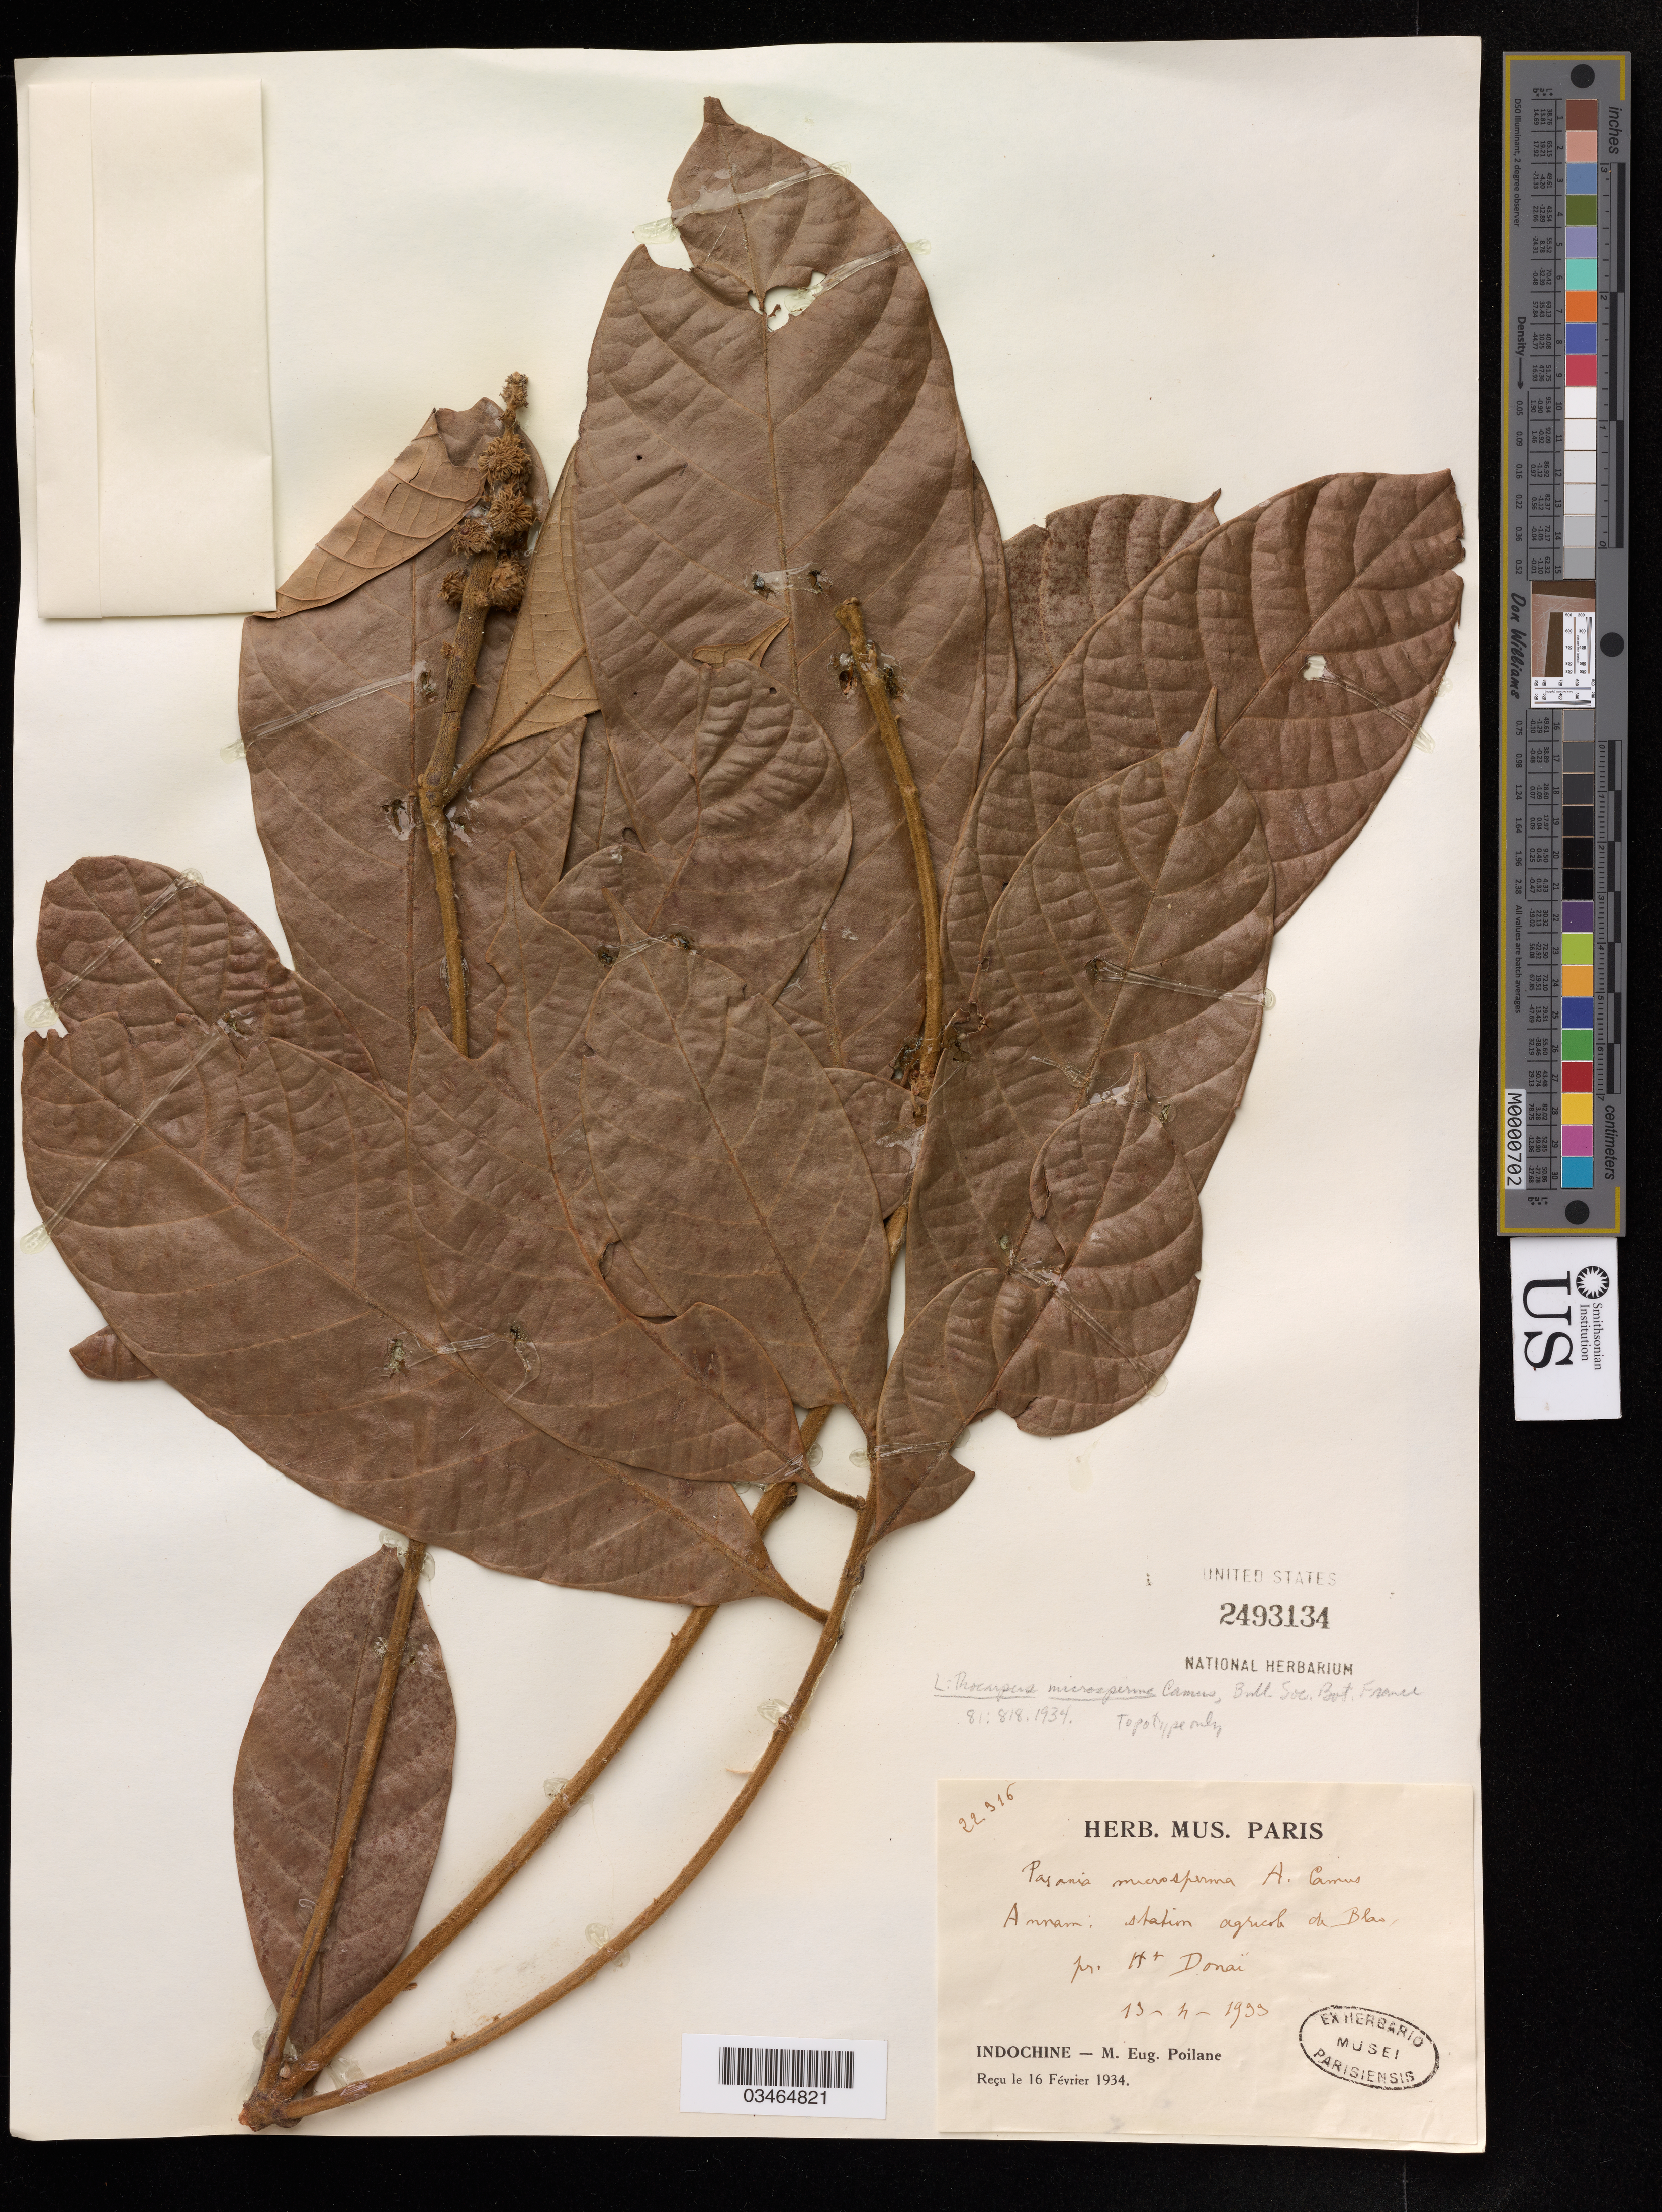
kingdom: Plantae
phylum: Tracheophyta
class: Magnoliopsida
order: Fagales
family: Fagaceae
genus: Lithocarpus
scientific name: Lithocarpus microspermus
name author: A. Camus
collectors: M. Poilane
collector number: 22916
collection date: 1934-02-16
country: Vietnam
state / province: Quang Nam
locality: Annam: statin agricole de Blas*, pr. Ht. Donai. INDOCHINA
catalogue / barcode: US 2493134